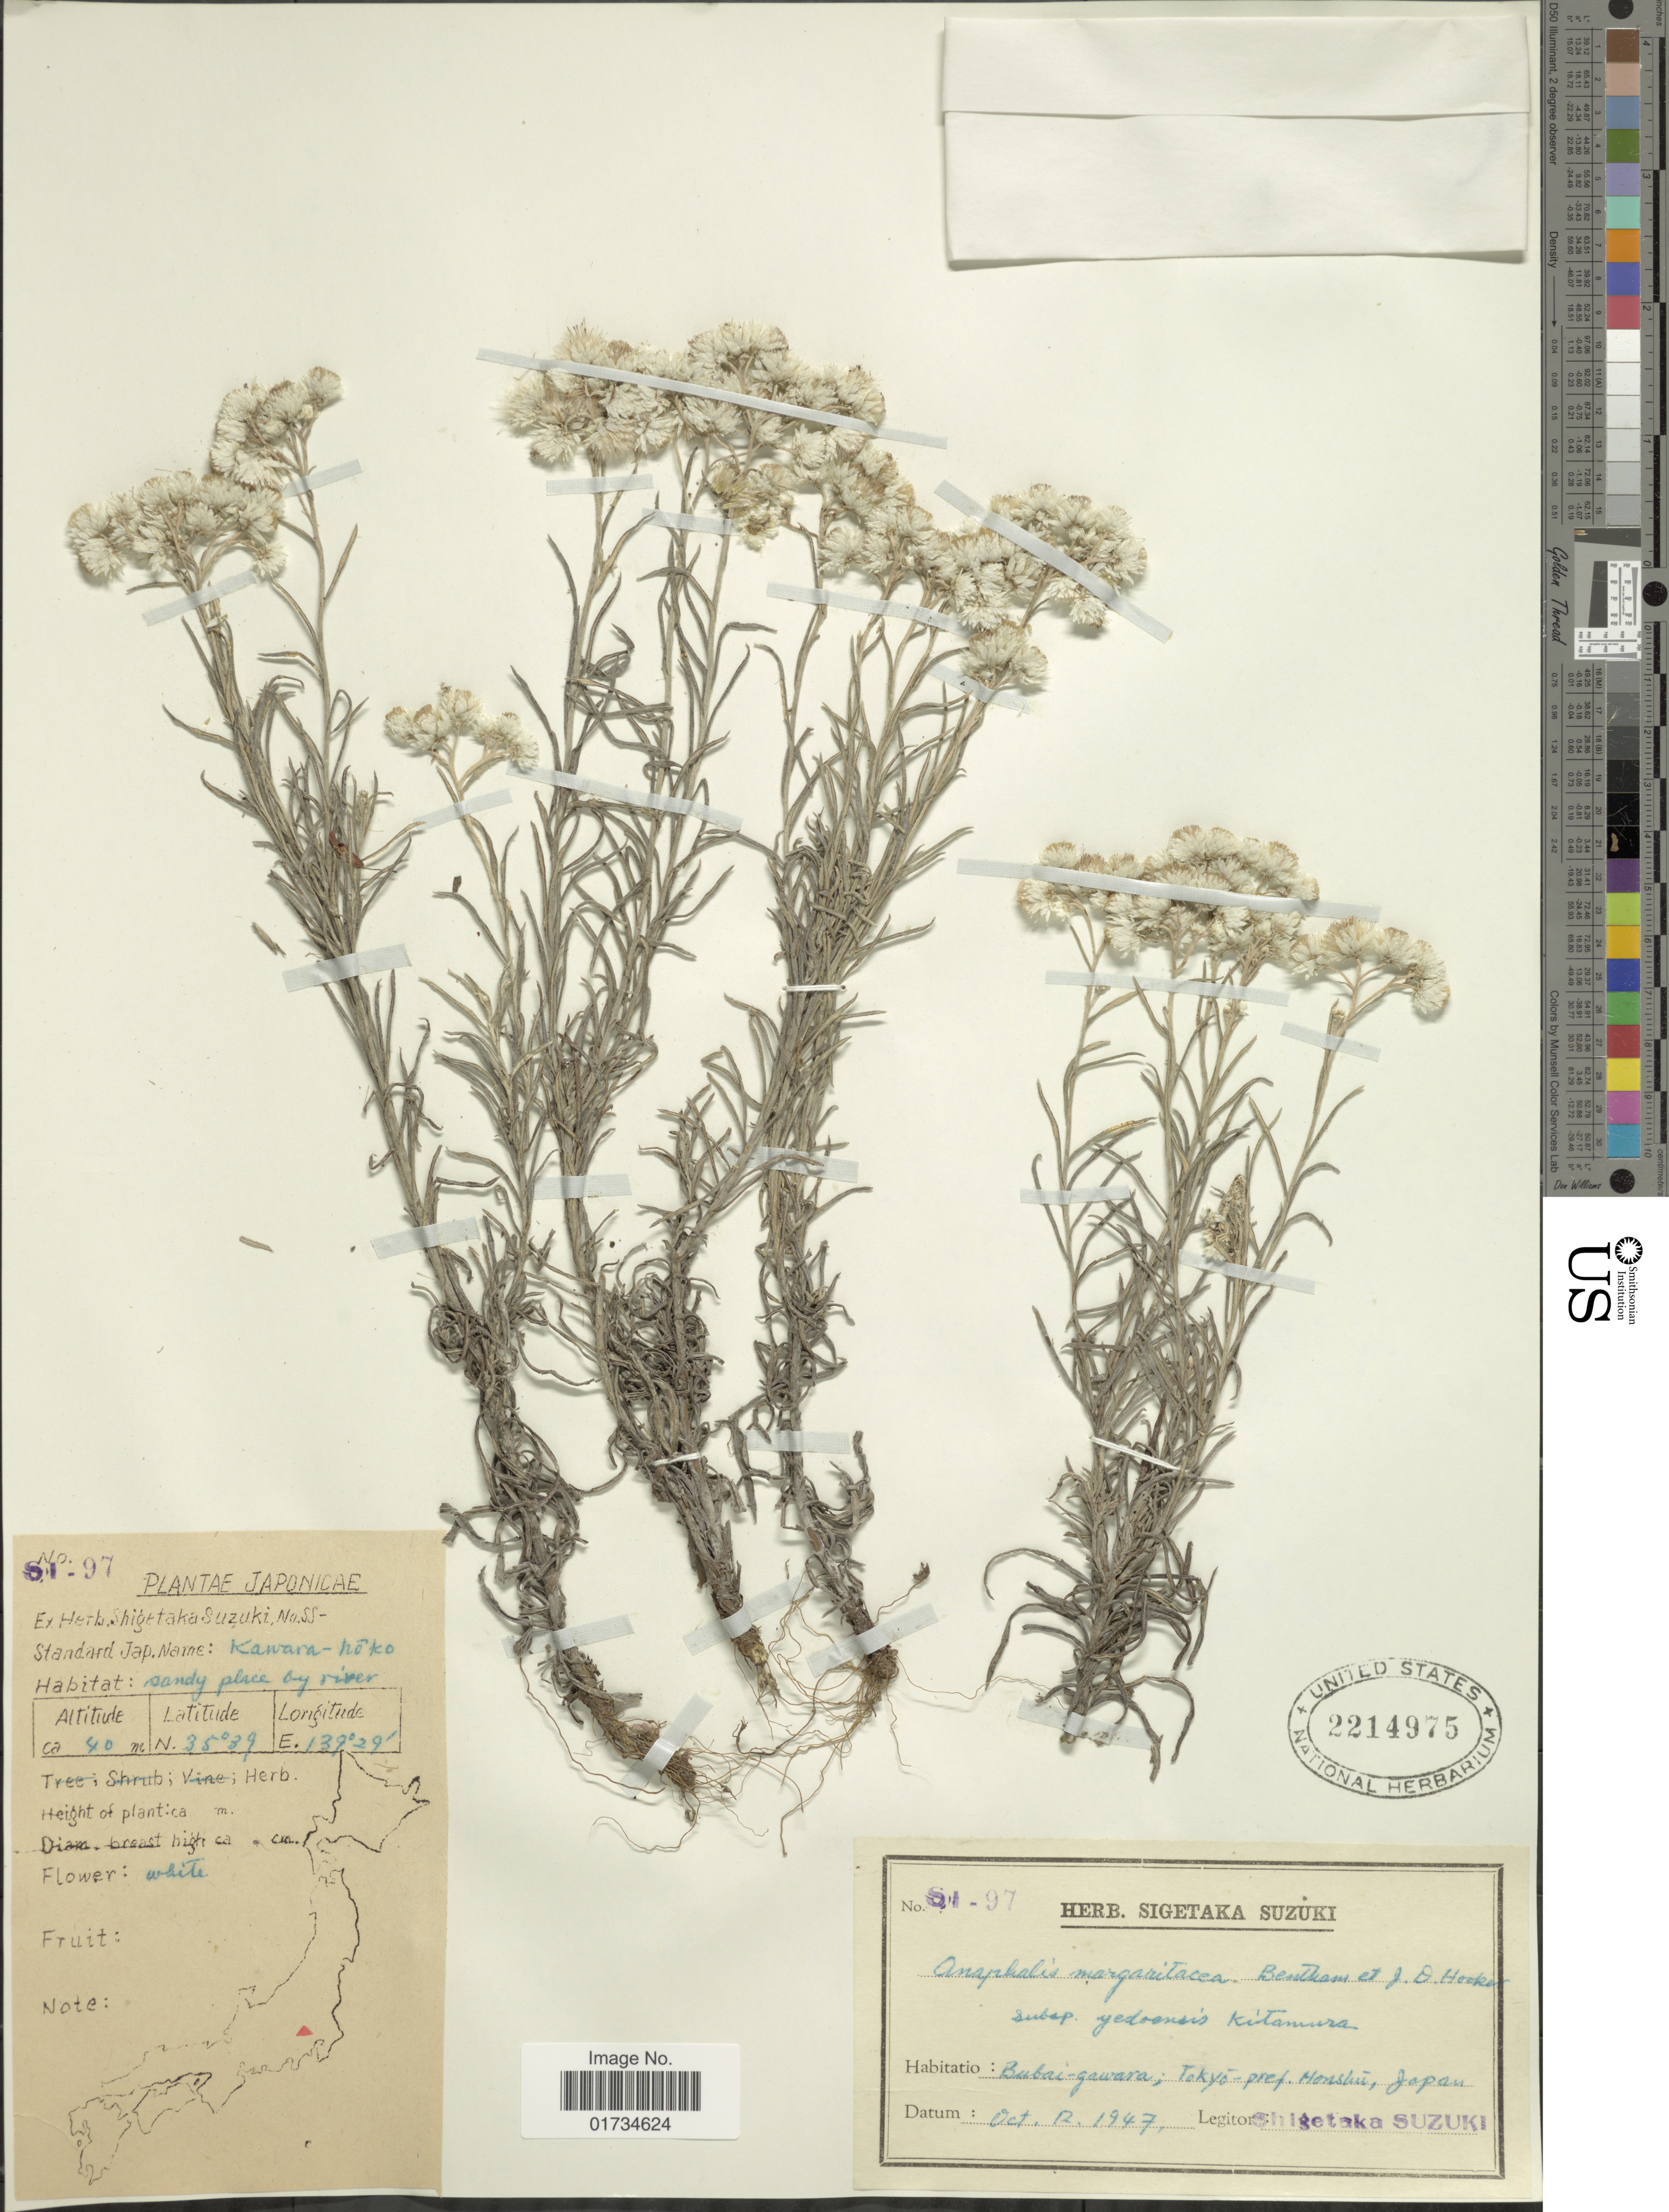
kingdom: Plantae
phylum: Tracheophyta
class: Magnoliopsida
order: Asterales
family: Asteraceae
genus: Anaphalis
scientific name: Anaphalis margaritacea var. yedoensis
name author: (Franch. & Sav.) Ohwi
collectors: S. Suzuki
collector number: SI97?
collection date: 1947-10-12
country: Japan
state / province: Tokyo, Federal City of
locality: Bubai-gawara; Tokyo-pref. Honshu, Japan. sandy place by river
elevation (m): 40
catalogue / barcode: US 2214975